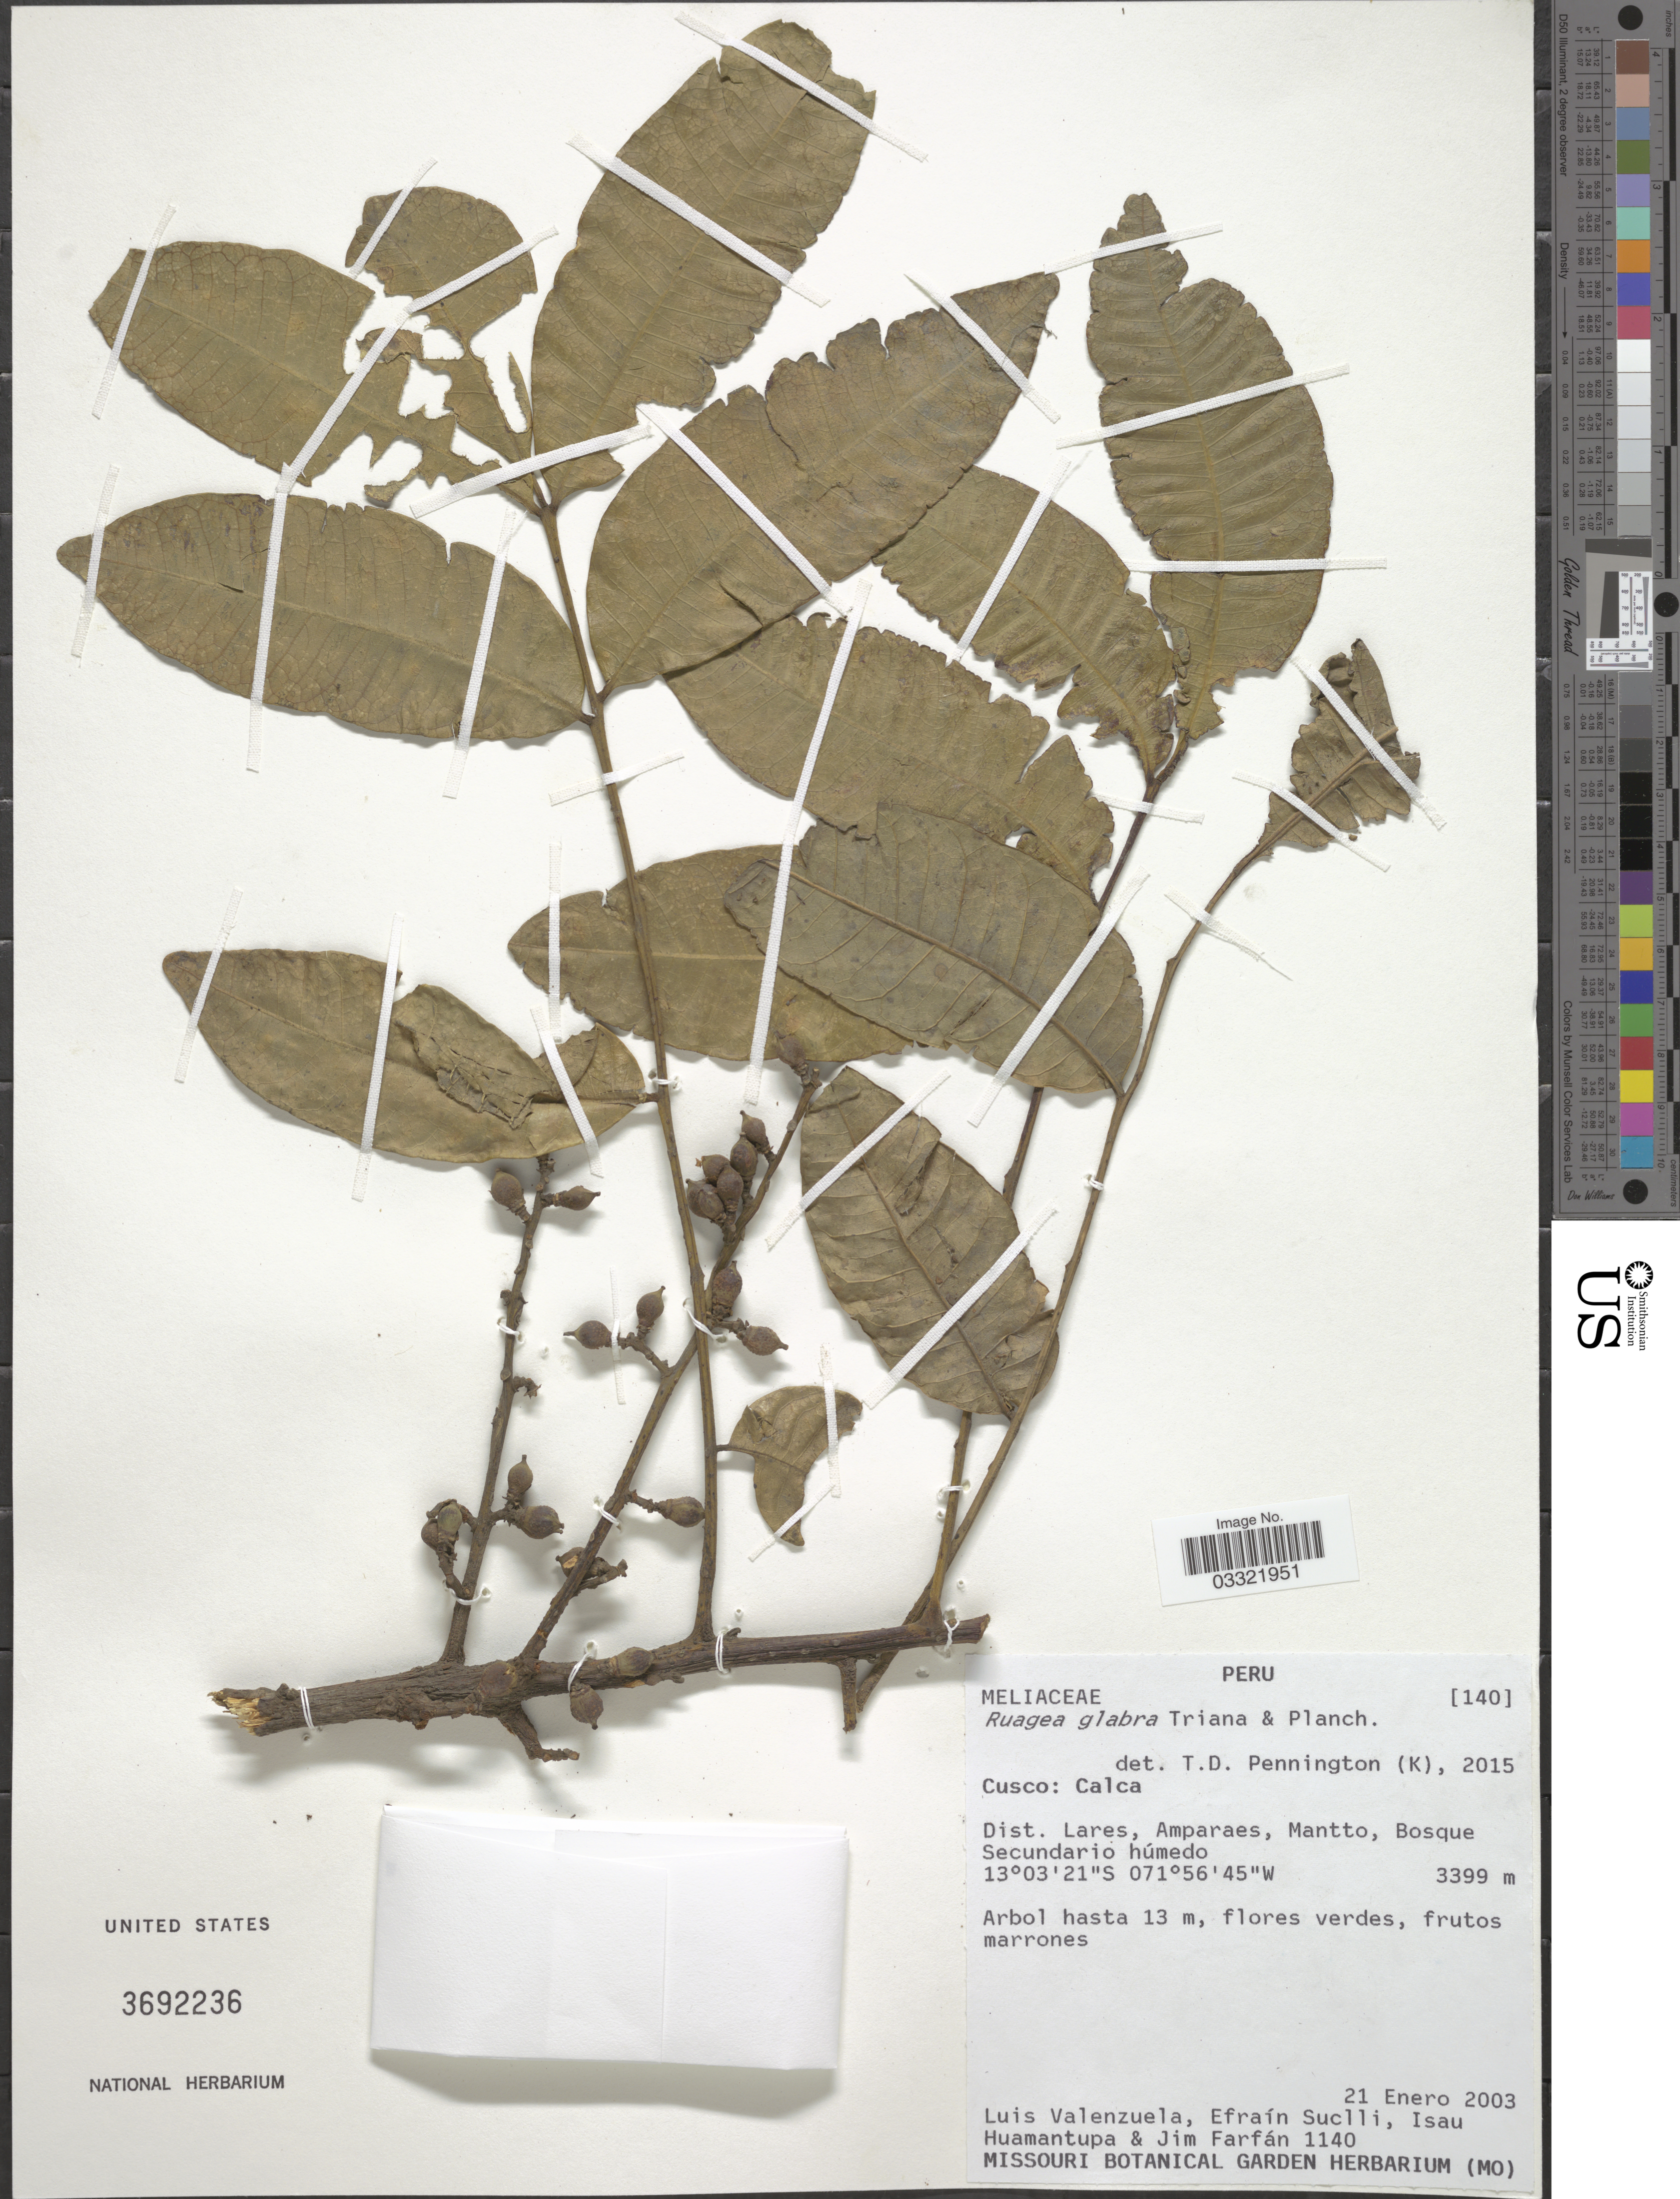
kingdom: Plantae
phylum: Tracheophyta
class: Magnoliopsida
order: Sapindales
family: Meliaceae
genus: Ruagea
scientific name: Ruagea glabra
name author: Triana & Planch.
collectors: L. Valenzuela, E. Suclli, I. Huamantupa & J. Farfán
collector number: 1140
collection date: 2003-01-21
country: Peru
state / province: Cusco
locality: Calca, Dist. Lares, Amparaes, Mantto.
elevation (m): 3399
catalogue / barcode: US 3692236